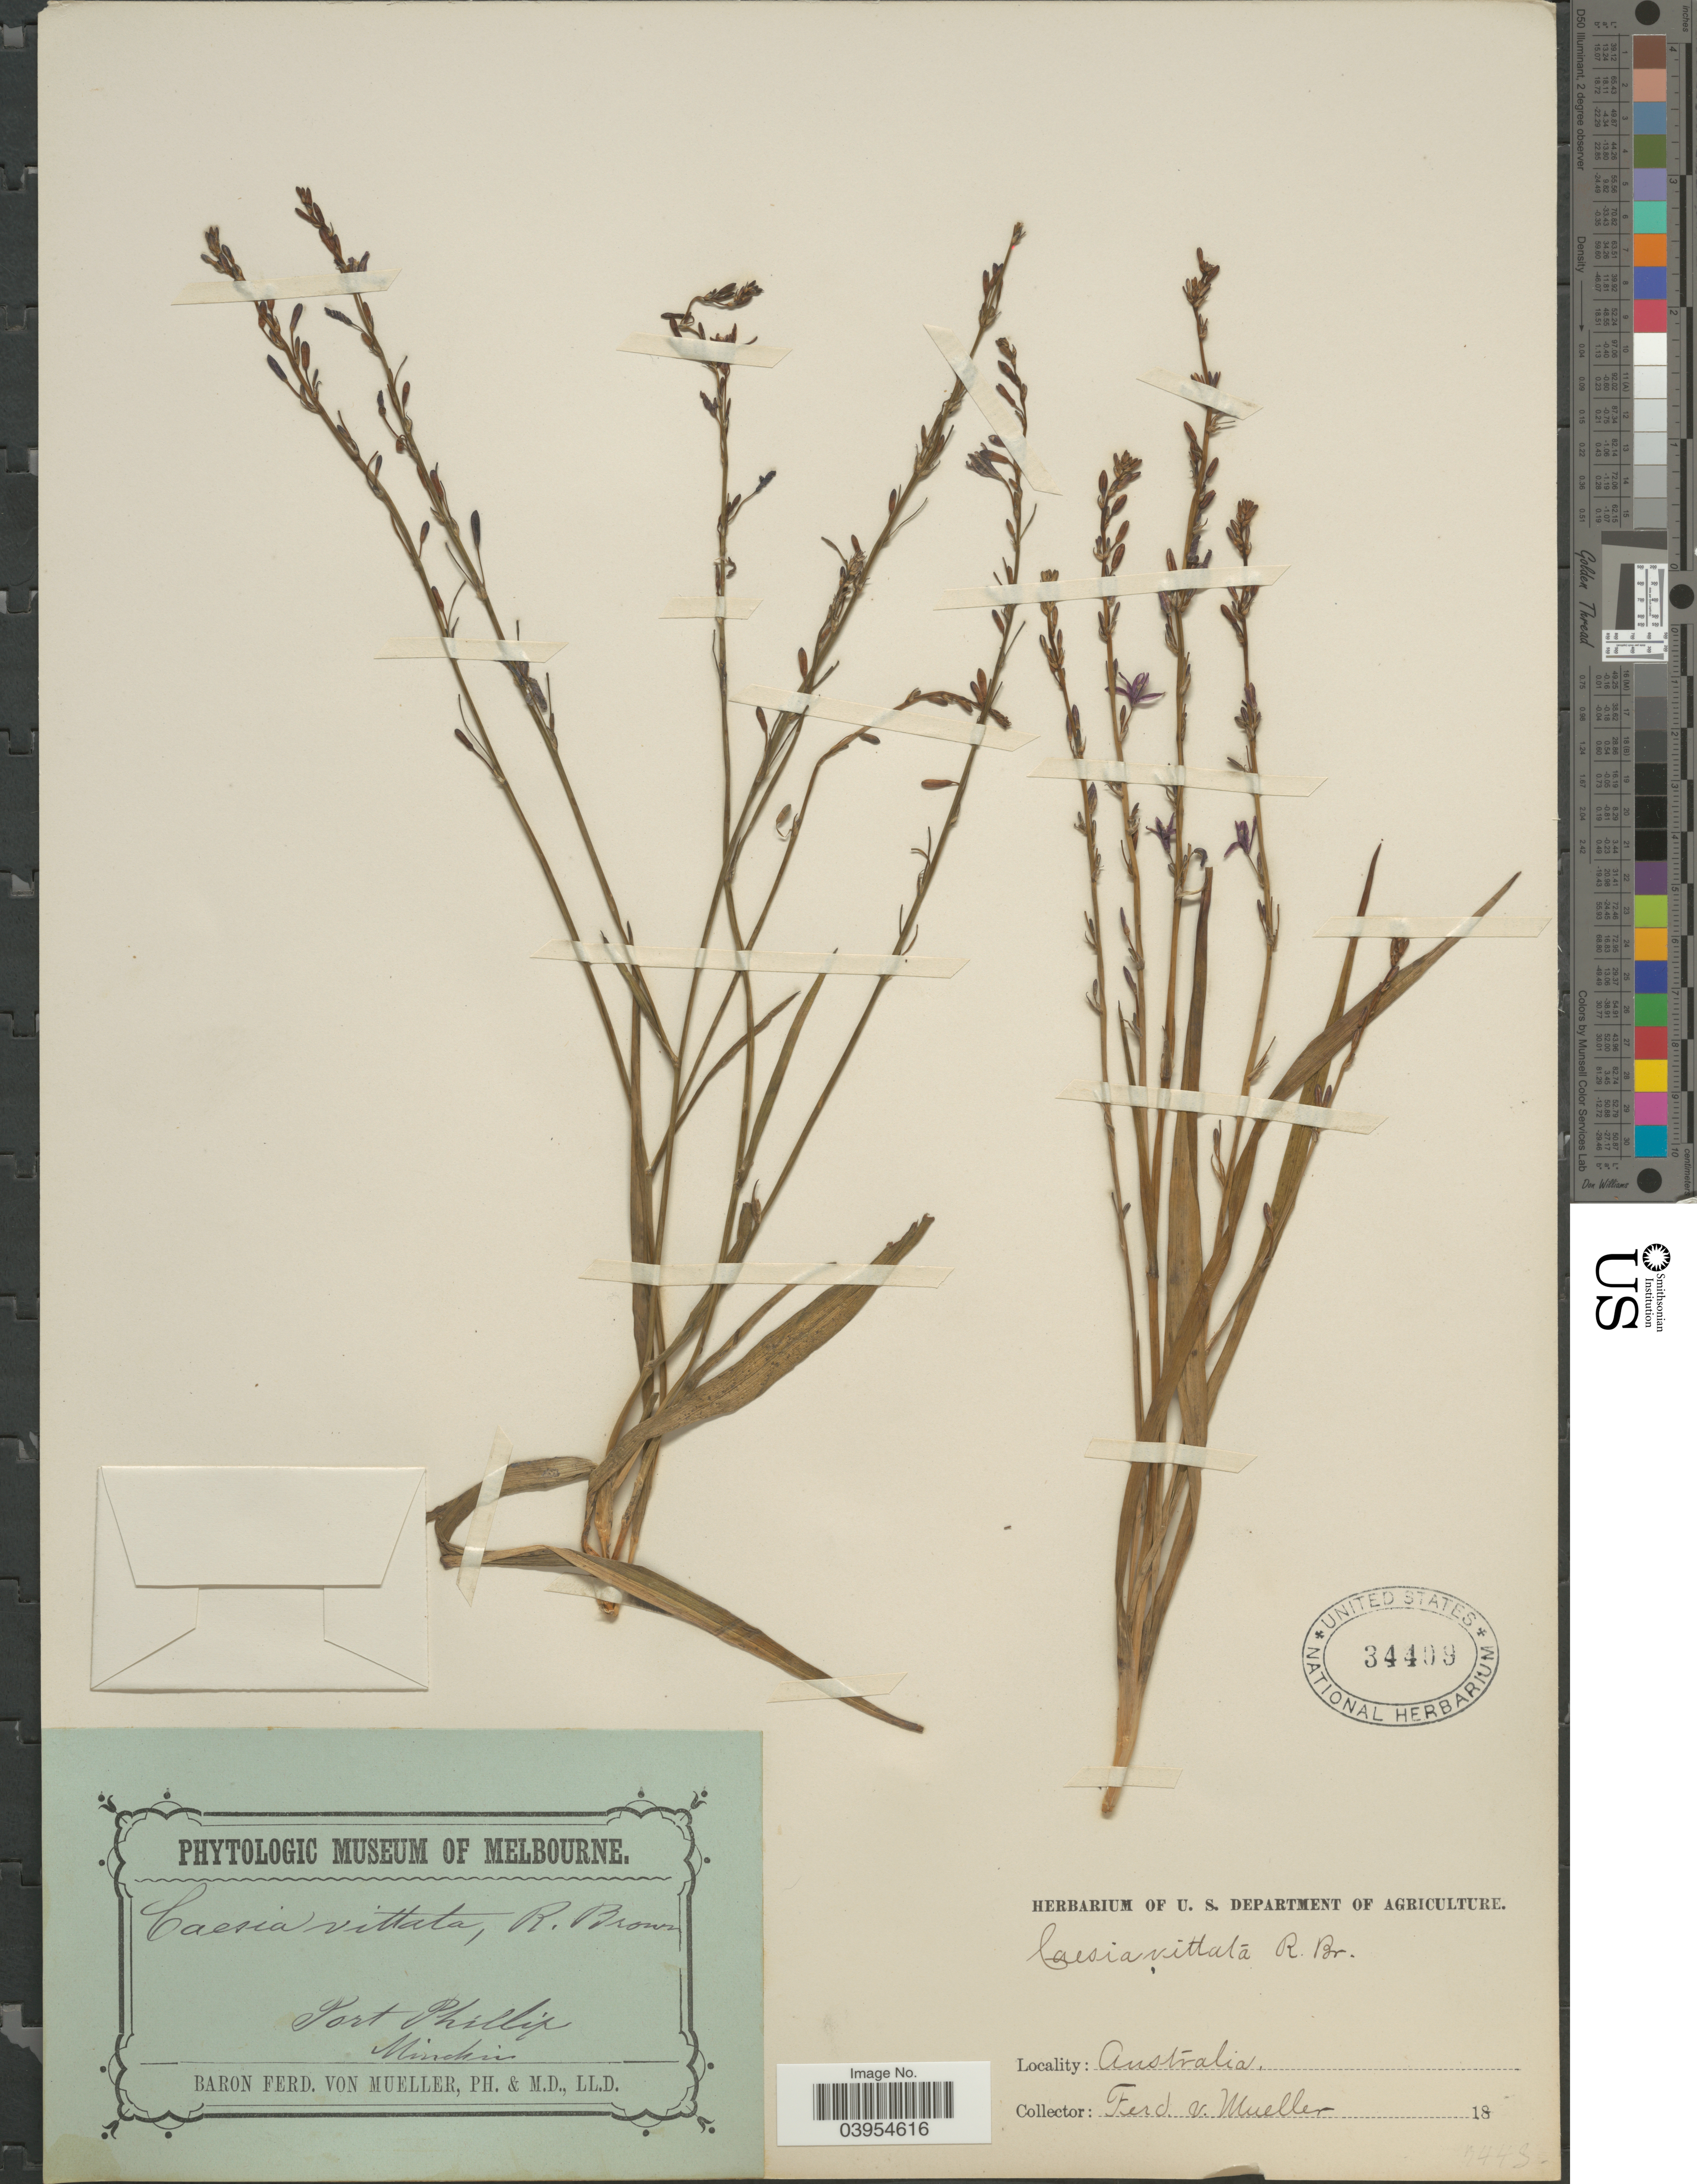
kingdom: Plantae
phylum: Tracheophyta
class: Liliopsida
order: Asparagales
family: Asphodelaceae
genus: Caesia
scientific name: Caesia vittata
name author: R. Br.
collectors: F. von Mueller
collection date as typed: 18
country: Australia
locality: Port Phillip. Minchin.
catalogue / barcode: US 34409